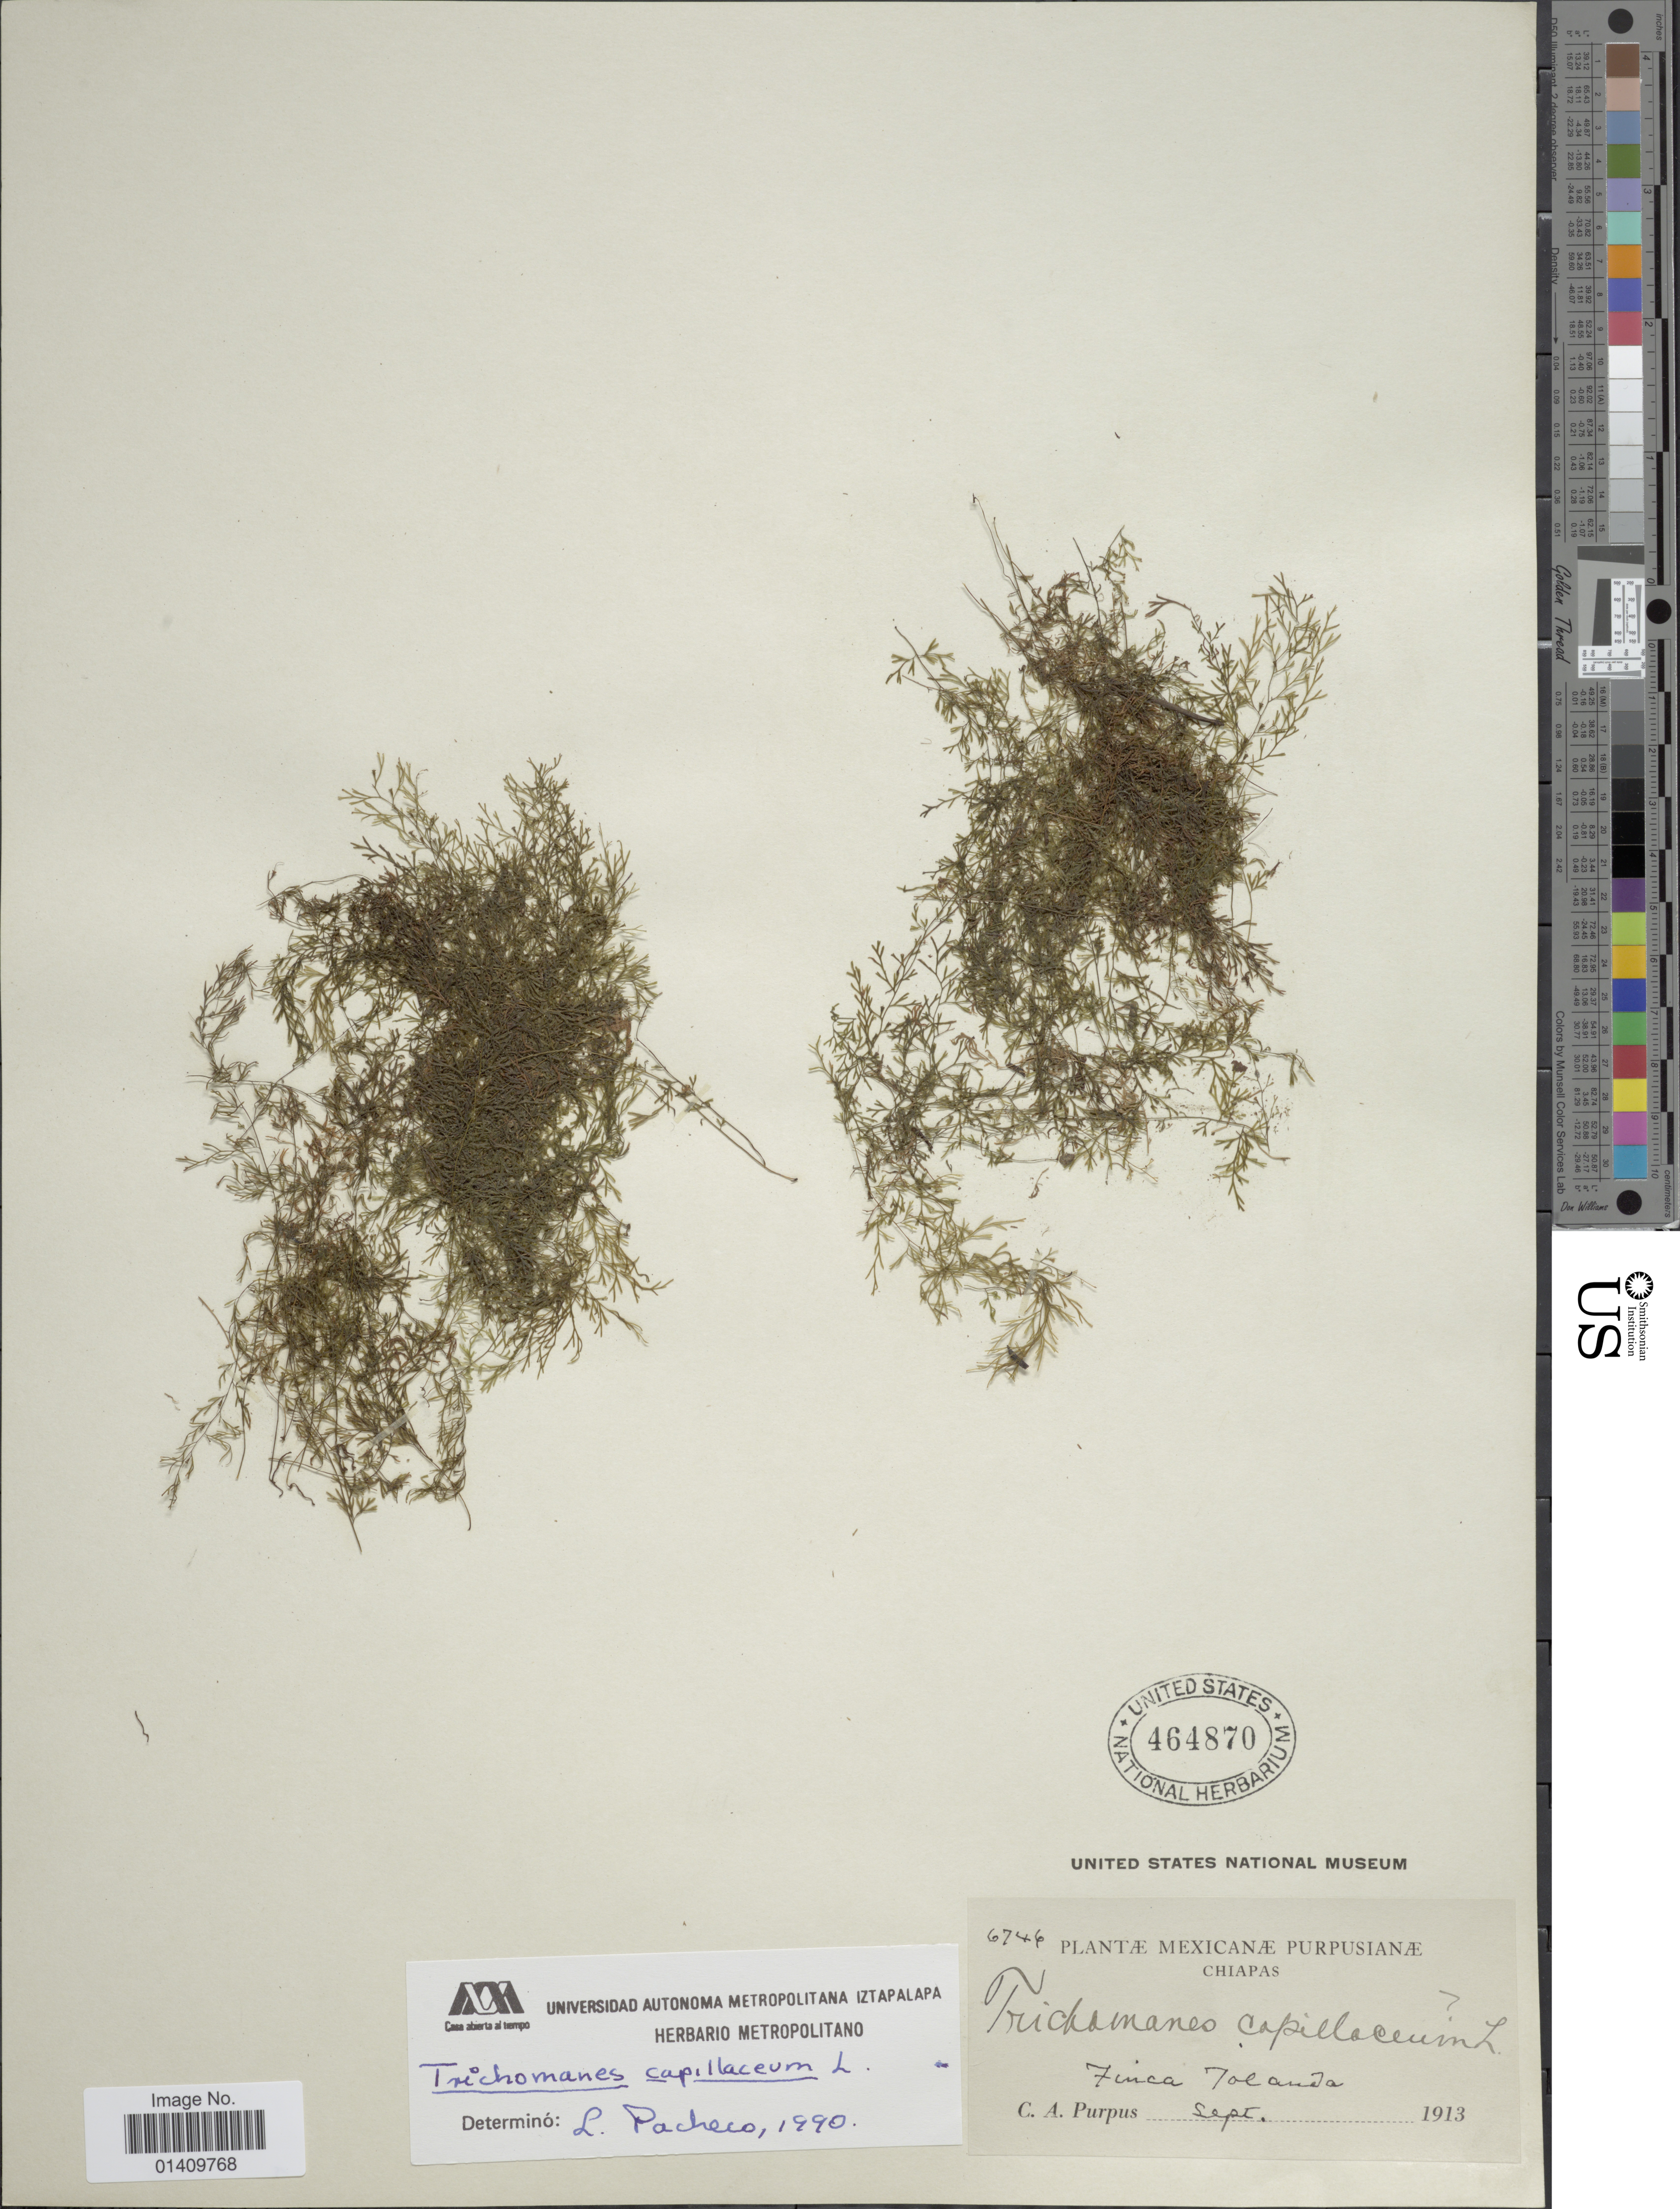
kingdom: Plantae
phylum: Tracheophyta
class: Polypodiopsida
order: Hymenophyllales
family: Hymenophyllaceae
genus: Polyphlebium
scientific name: Polyphlebium capillaceum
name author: (L.) Ebihara & Dubuisson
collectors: C. A. Purpus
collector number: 6746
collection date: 1913-09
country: Mexico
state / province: Chiapas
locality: Finca Jolanda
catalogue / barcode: US 464870